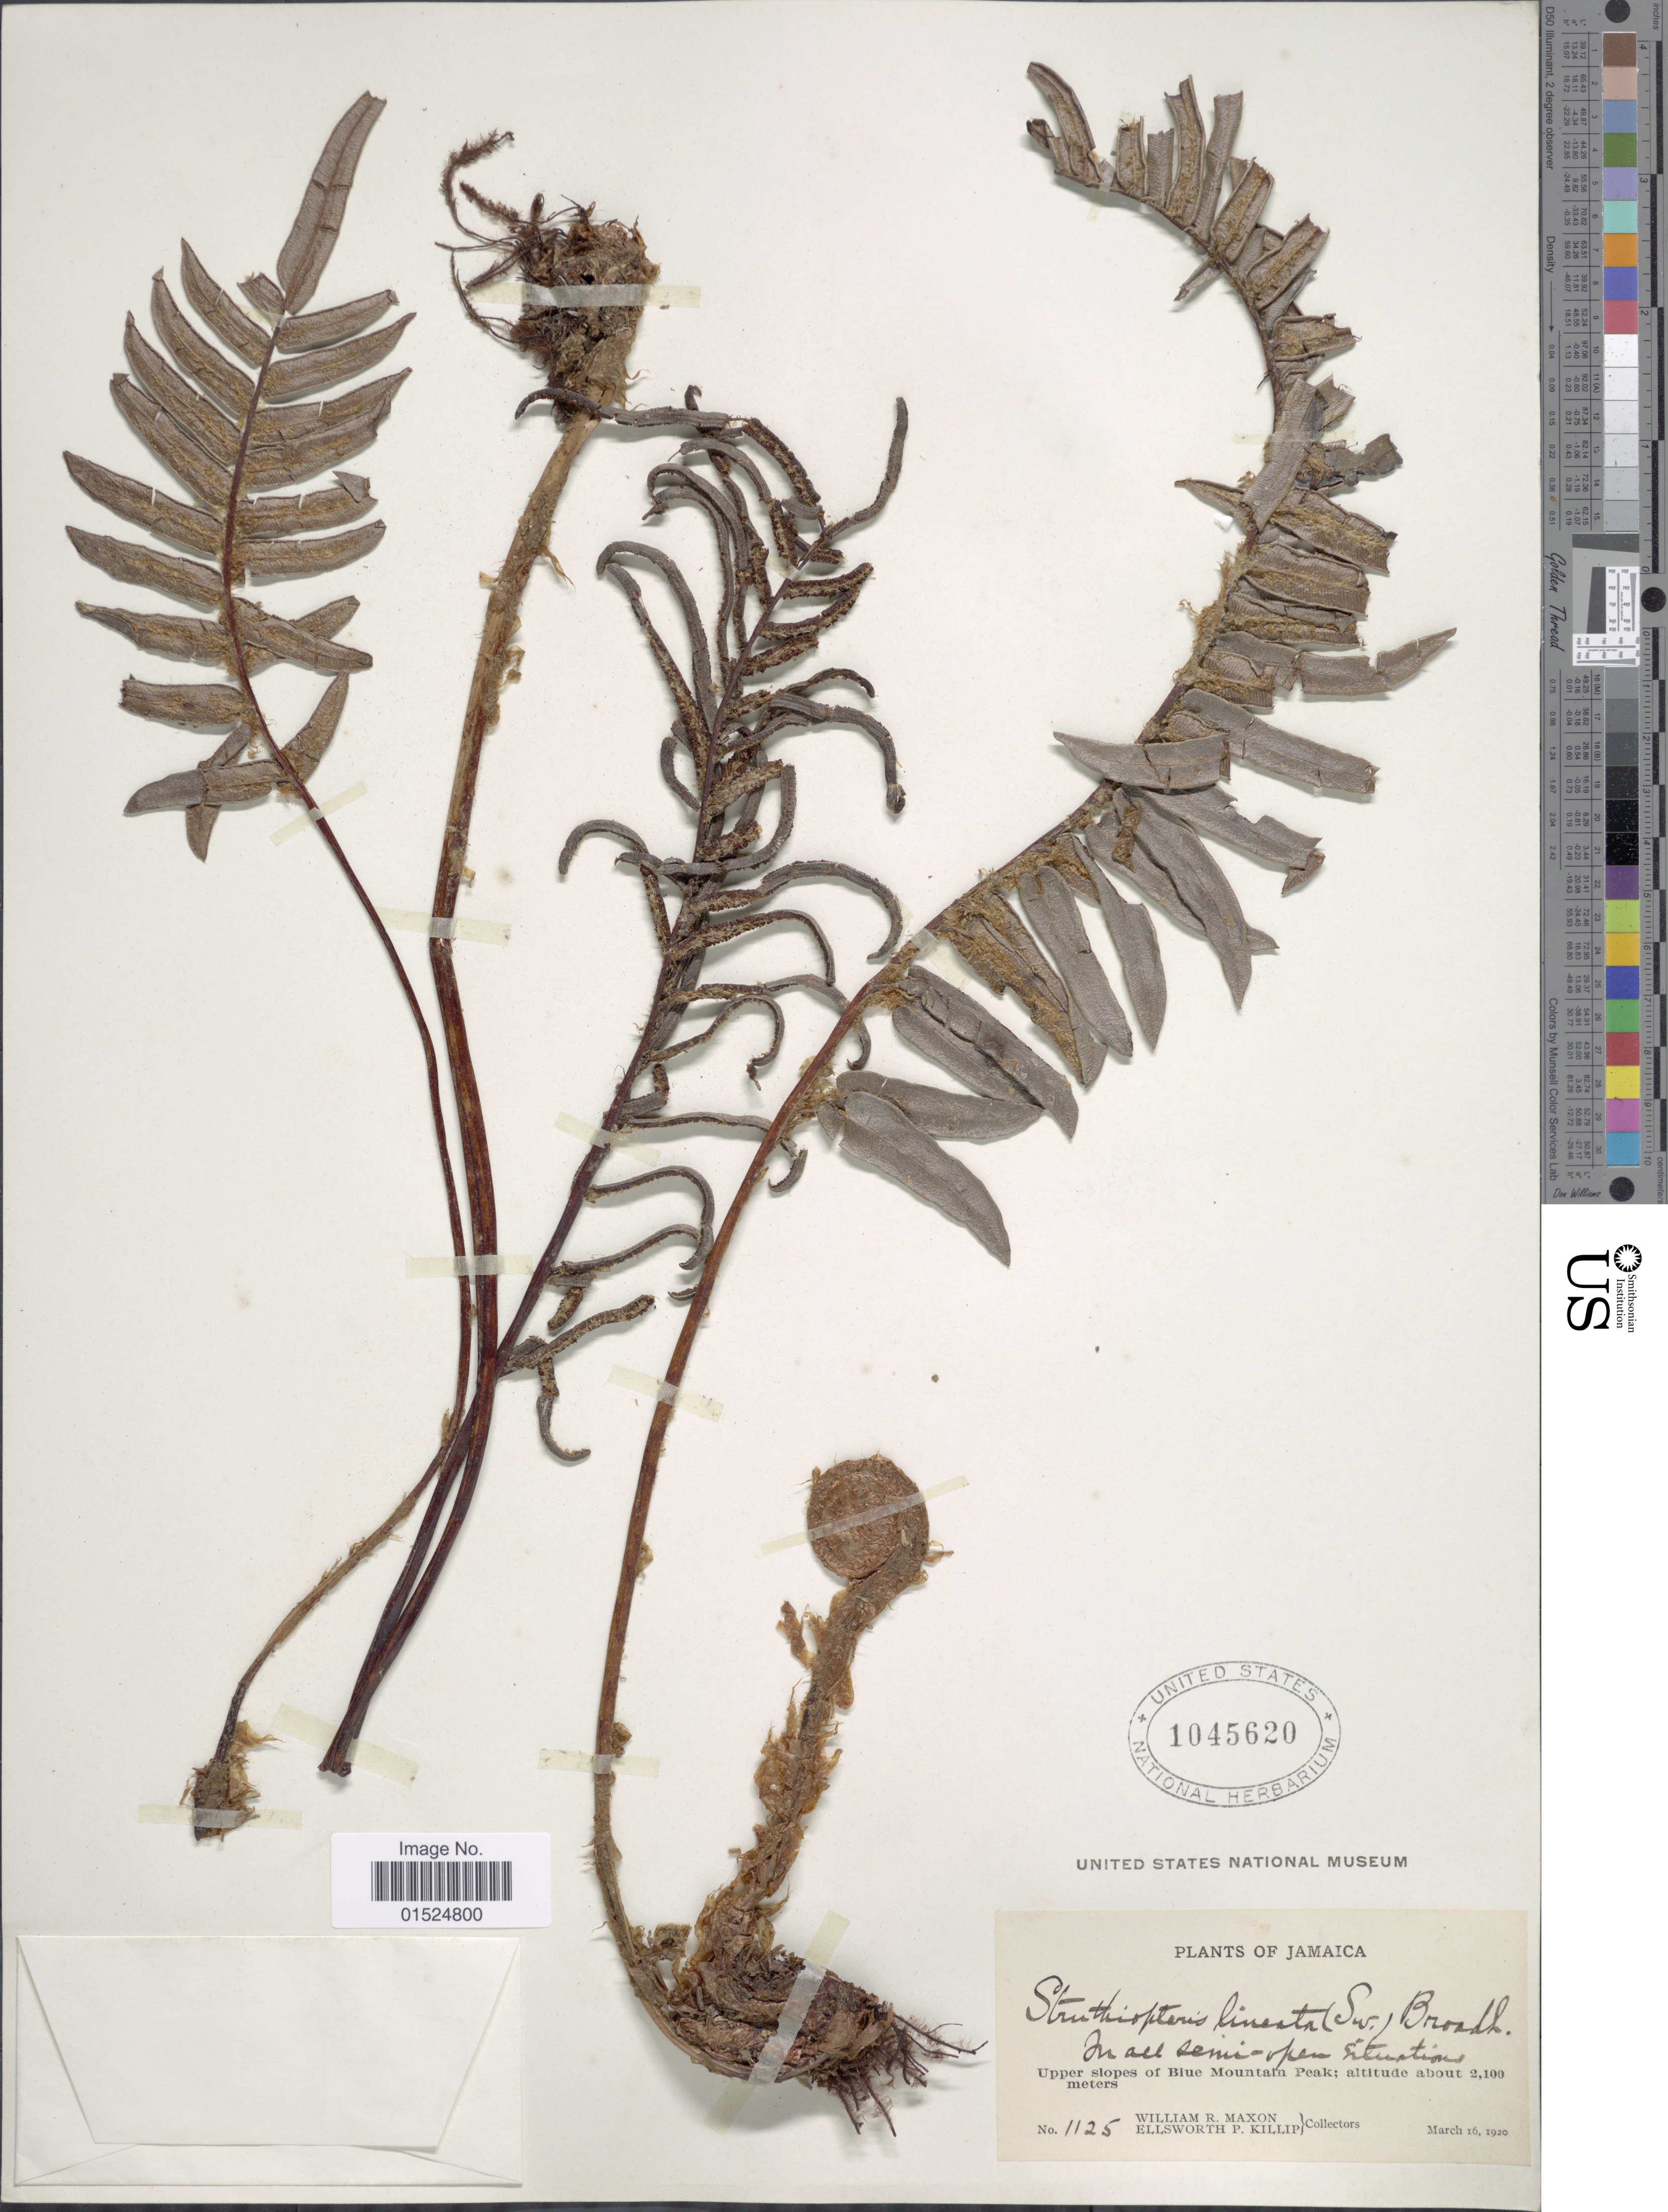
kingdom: Plantae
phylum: Tracheophyta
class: Polypodiopsida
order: Polypodiales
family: Blechnaceae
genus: Blechnum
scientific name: Blechnum lineatum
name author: (Sw.) C. Chr.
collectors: W. R. Maxon & E. P. Killip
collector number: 1125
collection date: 1920-03-16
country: Jamaica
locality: Upper slopes of Blue Mountain Peak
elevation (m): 2100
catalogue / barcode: US 1045620